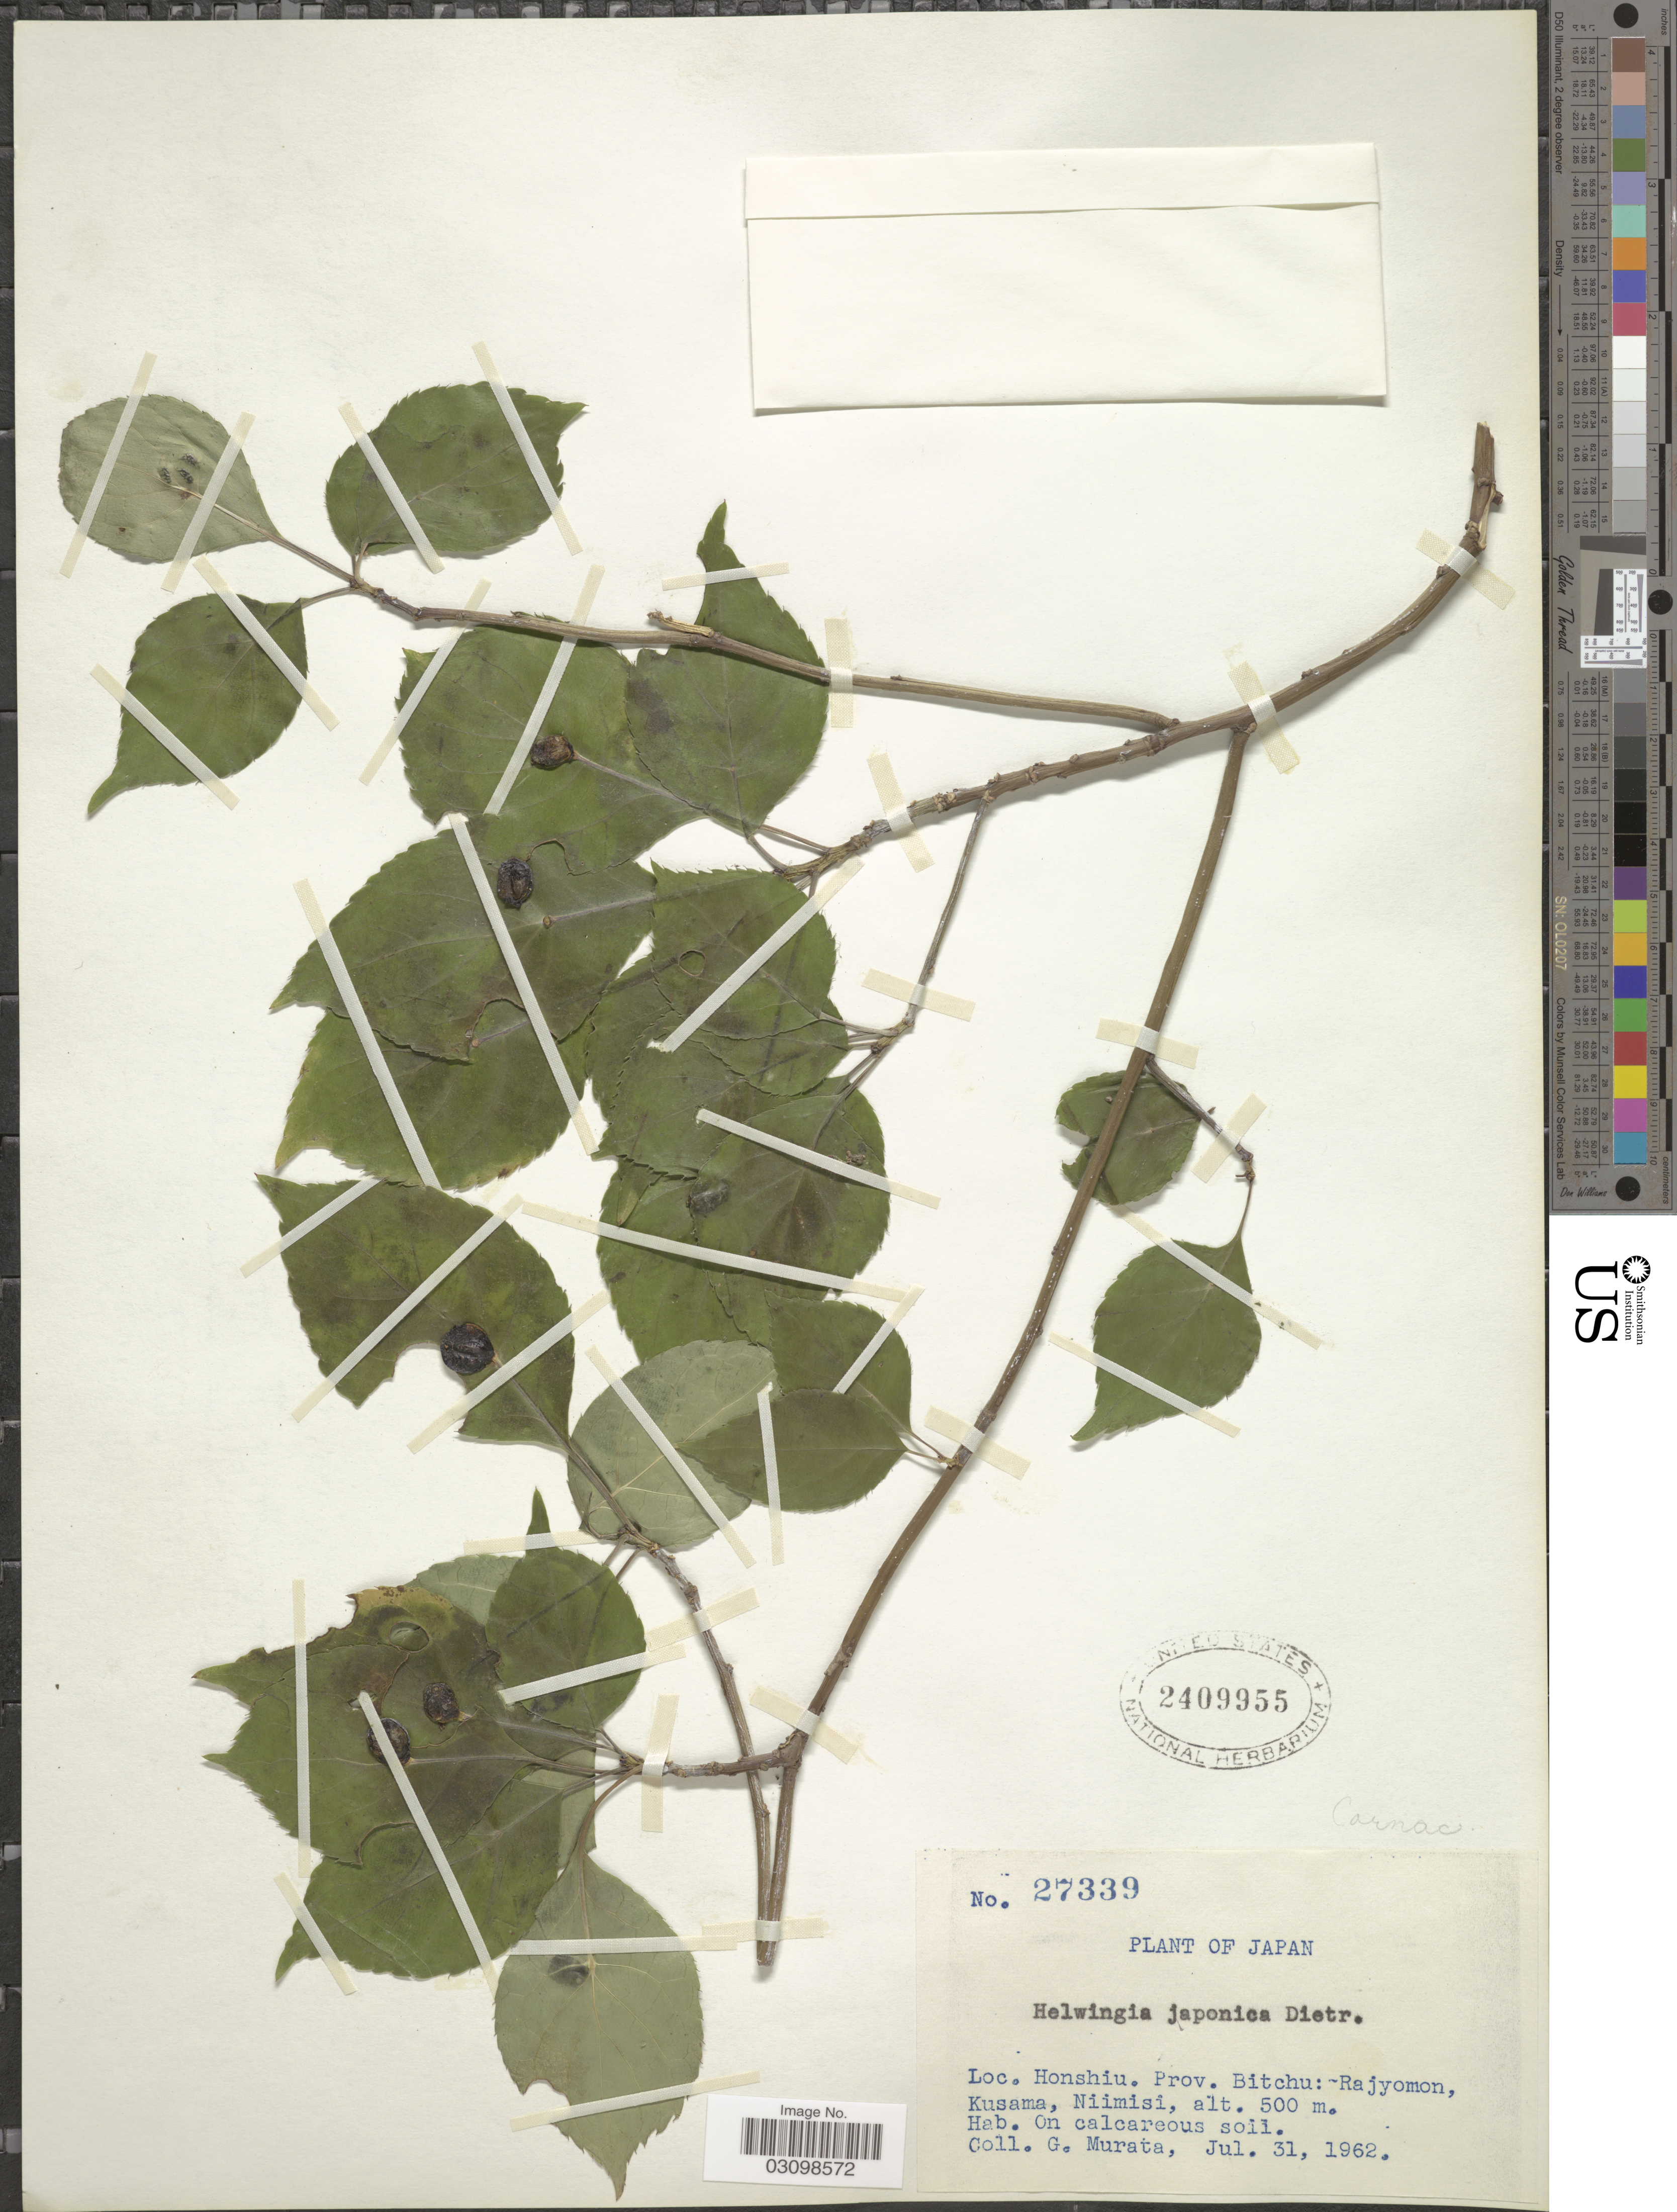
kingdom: Plantae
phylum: Tracheophyta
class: Magnoliopsida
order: Aquifoliales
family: Helwingiaceae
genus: Helwingia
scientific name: Helwingia japonica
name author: (Thunb.) Dietr.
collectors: G. Murata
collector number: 27339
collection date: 1962-07-31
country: Japan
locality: Honshiu. Prov. Bitchu: ~Rajyomon, Kusama, Niimisi.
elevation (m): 500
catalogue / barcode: US 2409955